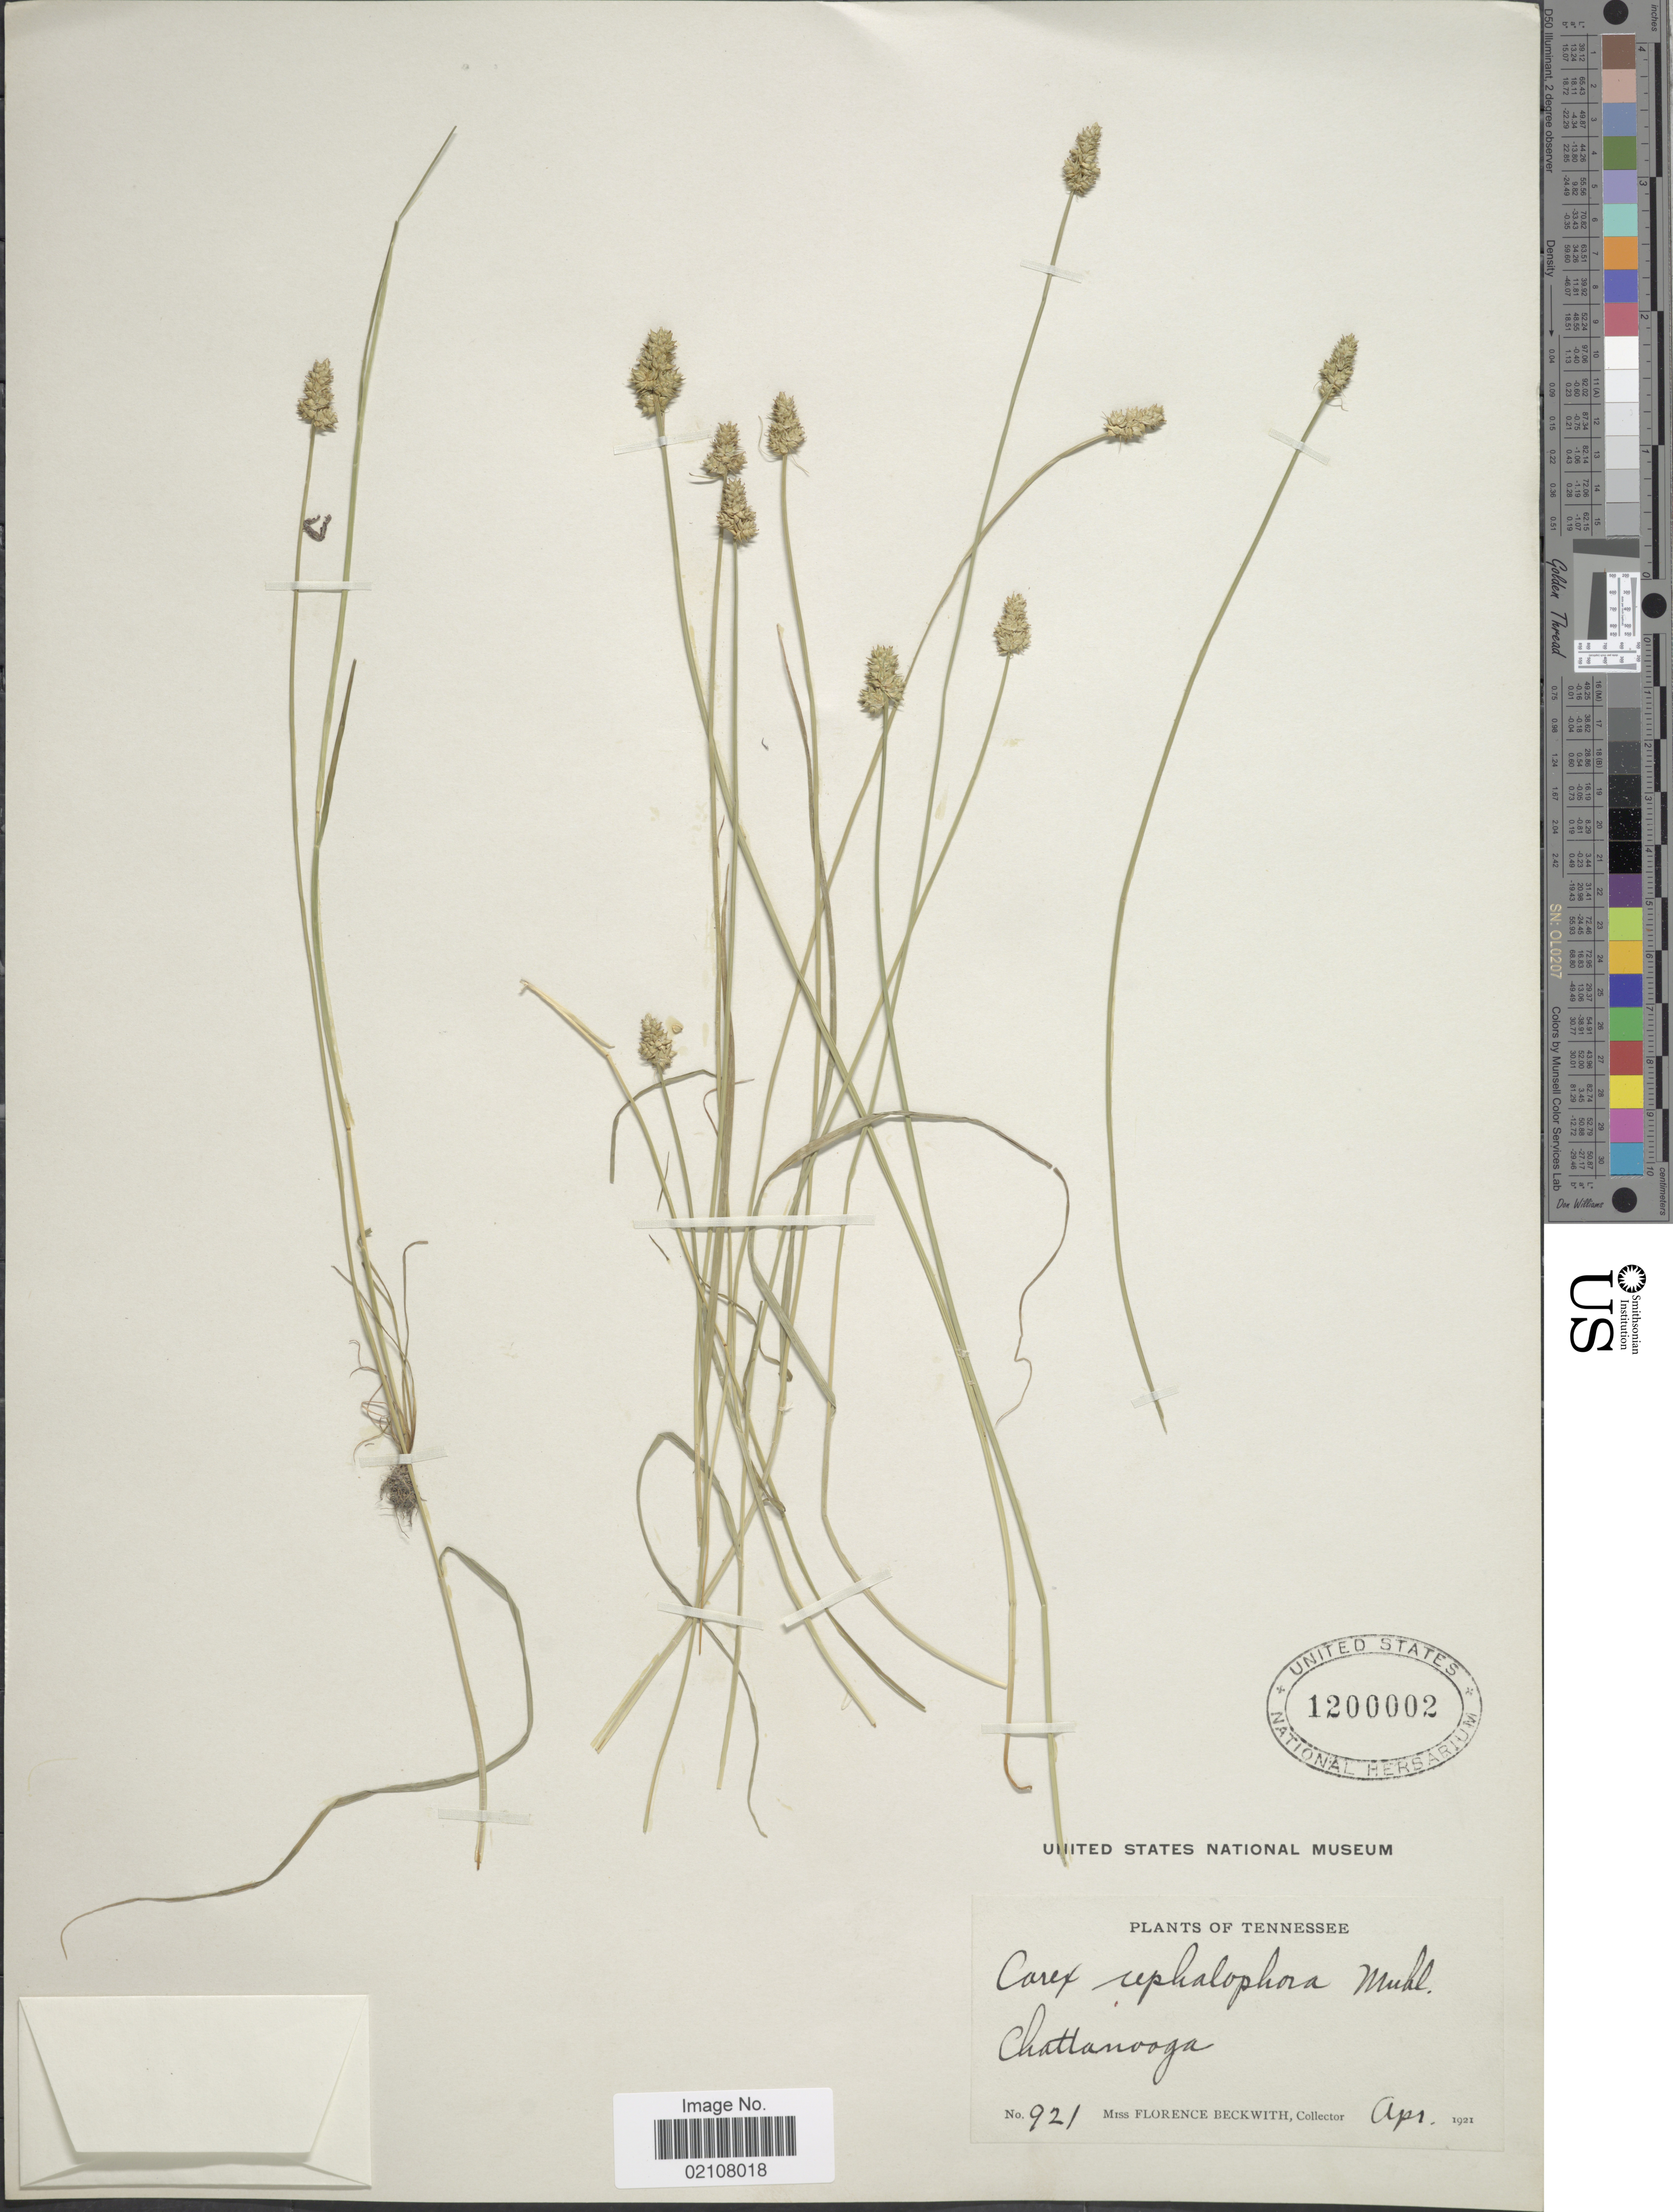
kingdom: Plantae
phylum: Tracheophyta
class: Liliopsida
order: Poales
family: Cyperaceae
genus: Carex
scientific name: Carex cephalophora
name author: Muhl. ex Willd.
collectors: F. Beckwith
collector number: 921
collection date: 1921-04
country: United States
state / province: Tennessee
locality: Chattanooga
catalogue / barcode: US 1200002